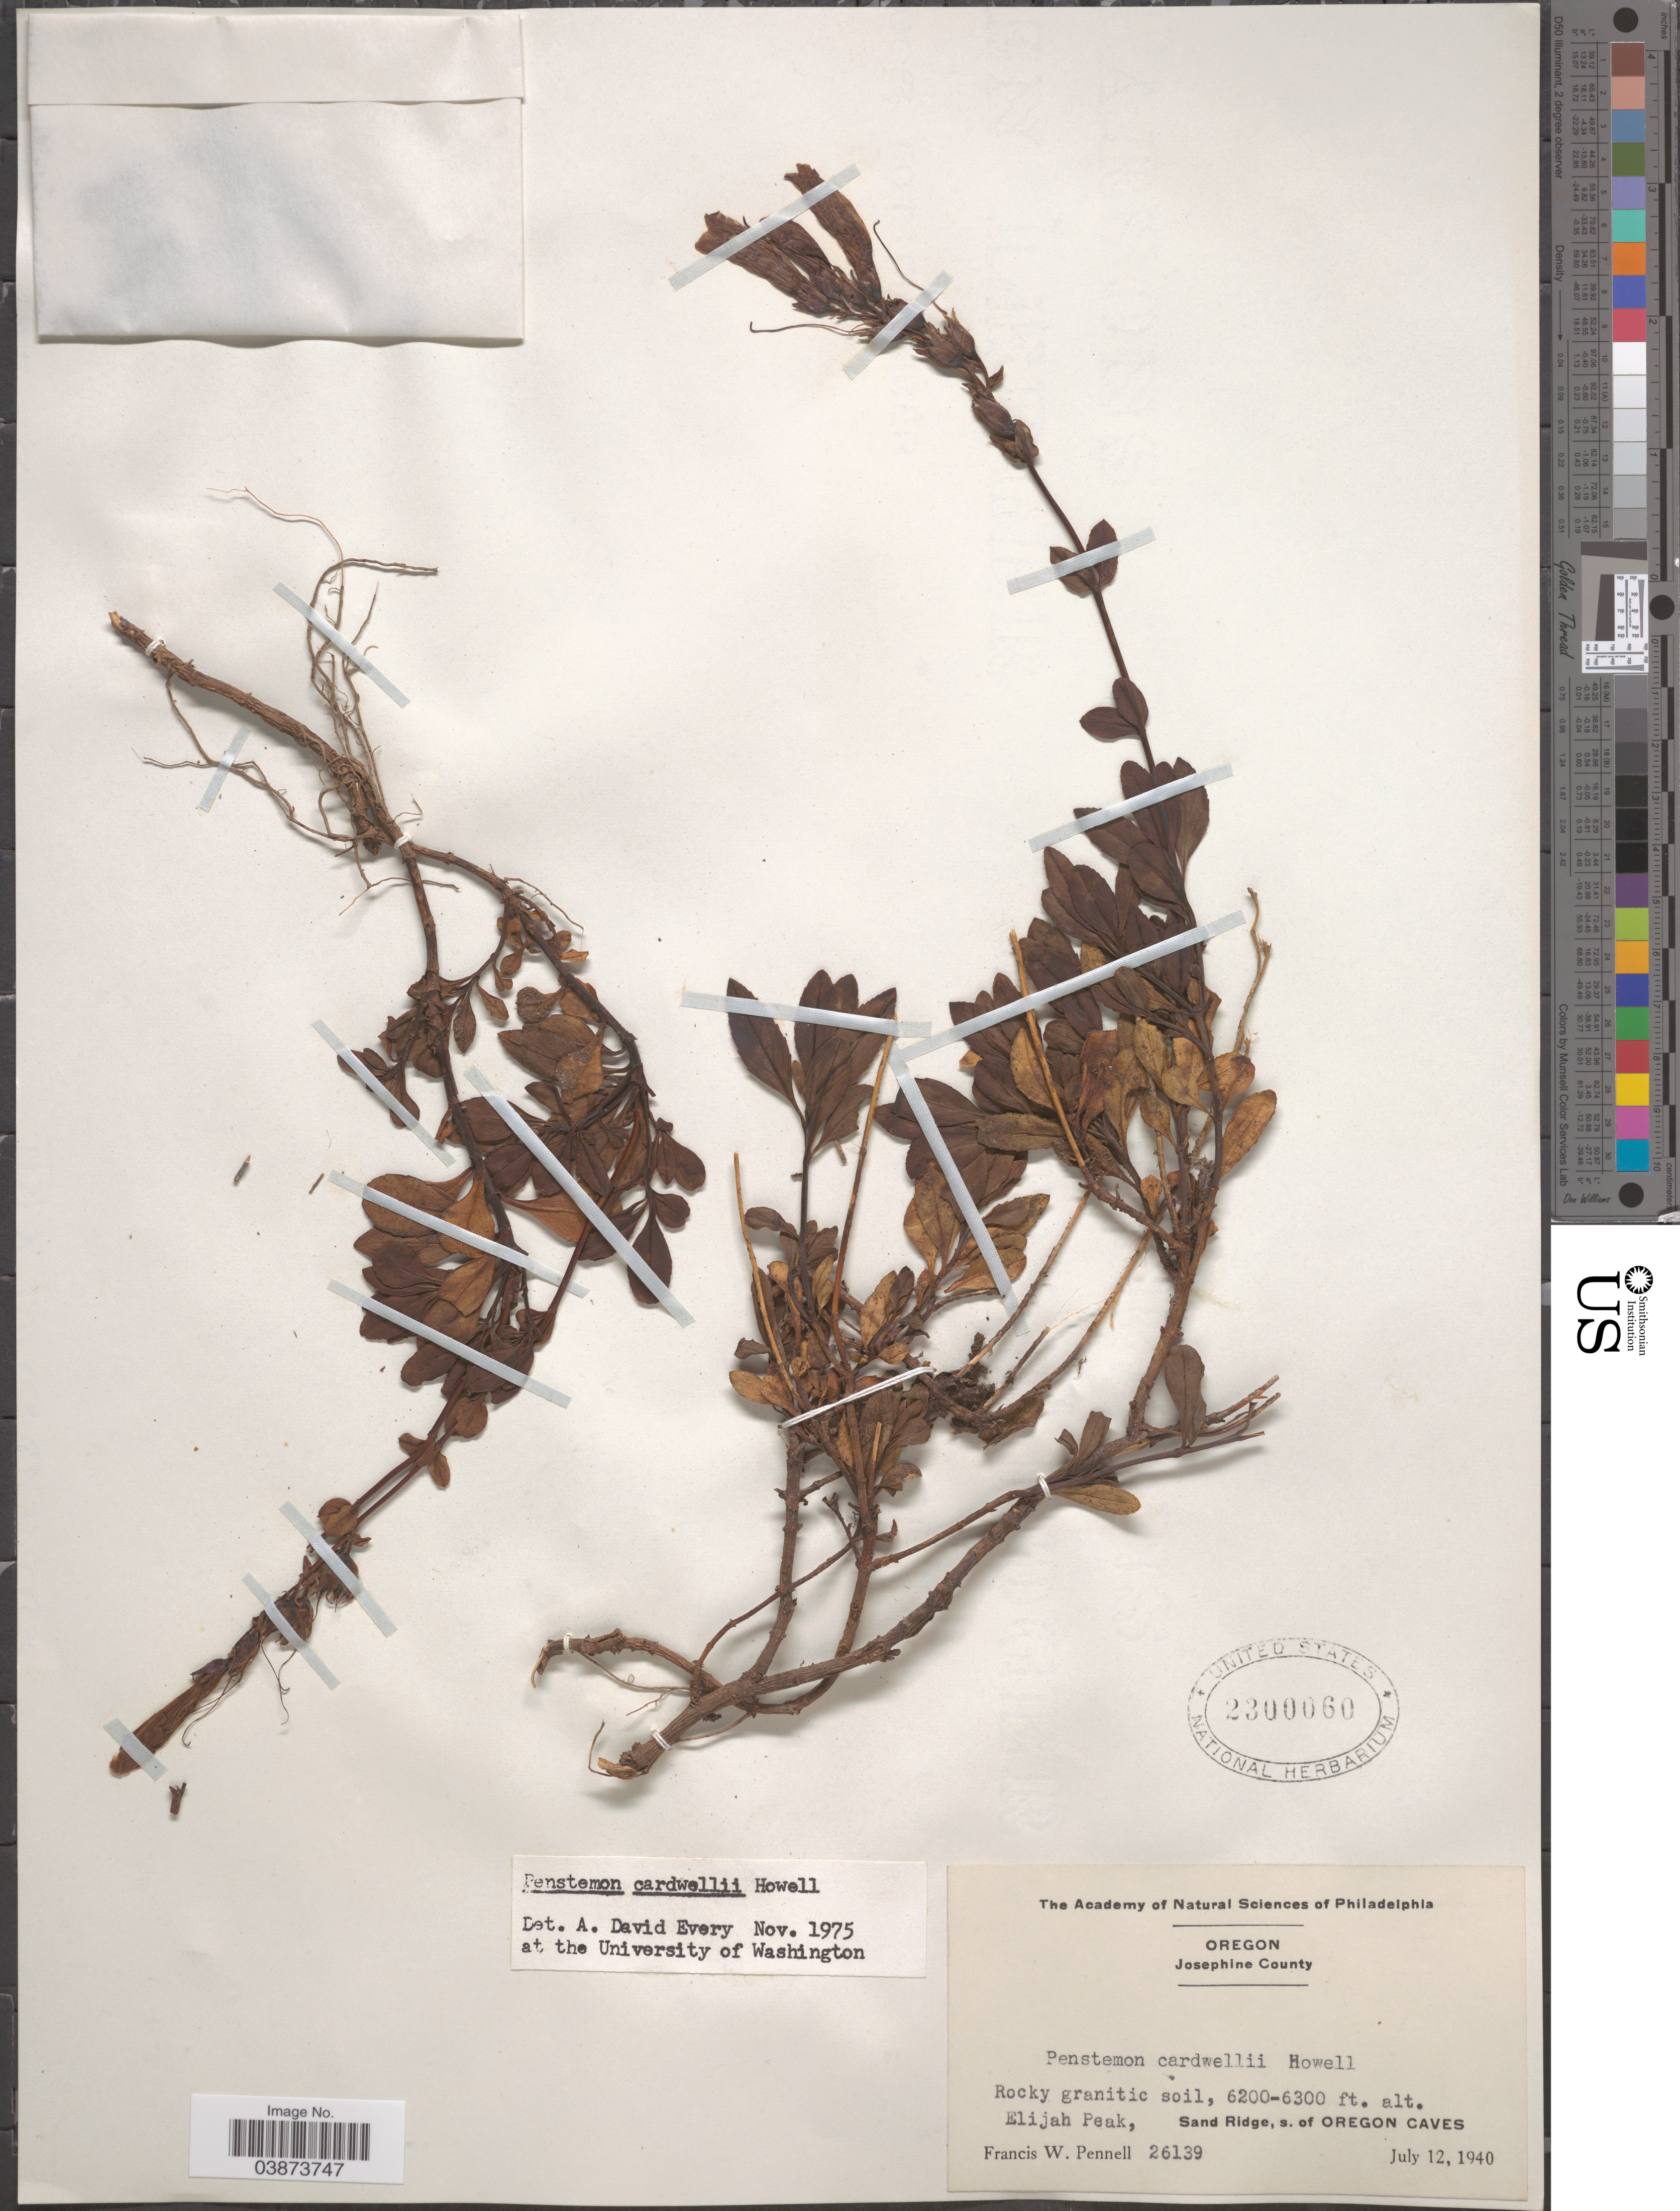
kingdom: Plantae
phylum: Tracheophyta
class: Magnoliopsida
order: Lamiales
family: Plantaginaceae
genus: Penstemon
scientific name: Penstemon cardwellii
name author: Howell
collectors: F. W. Pennell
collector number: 26139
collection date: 1940-07-12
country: United States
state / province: Oregon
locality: Josephine County. Elijah Peak, Sand Ridge, s. of Oregon Caves.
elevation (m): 1890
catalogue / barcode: US 2300060